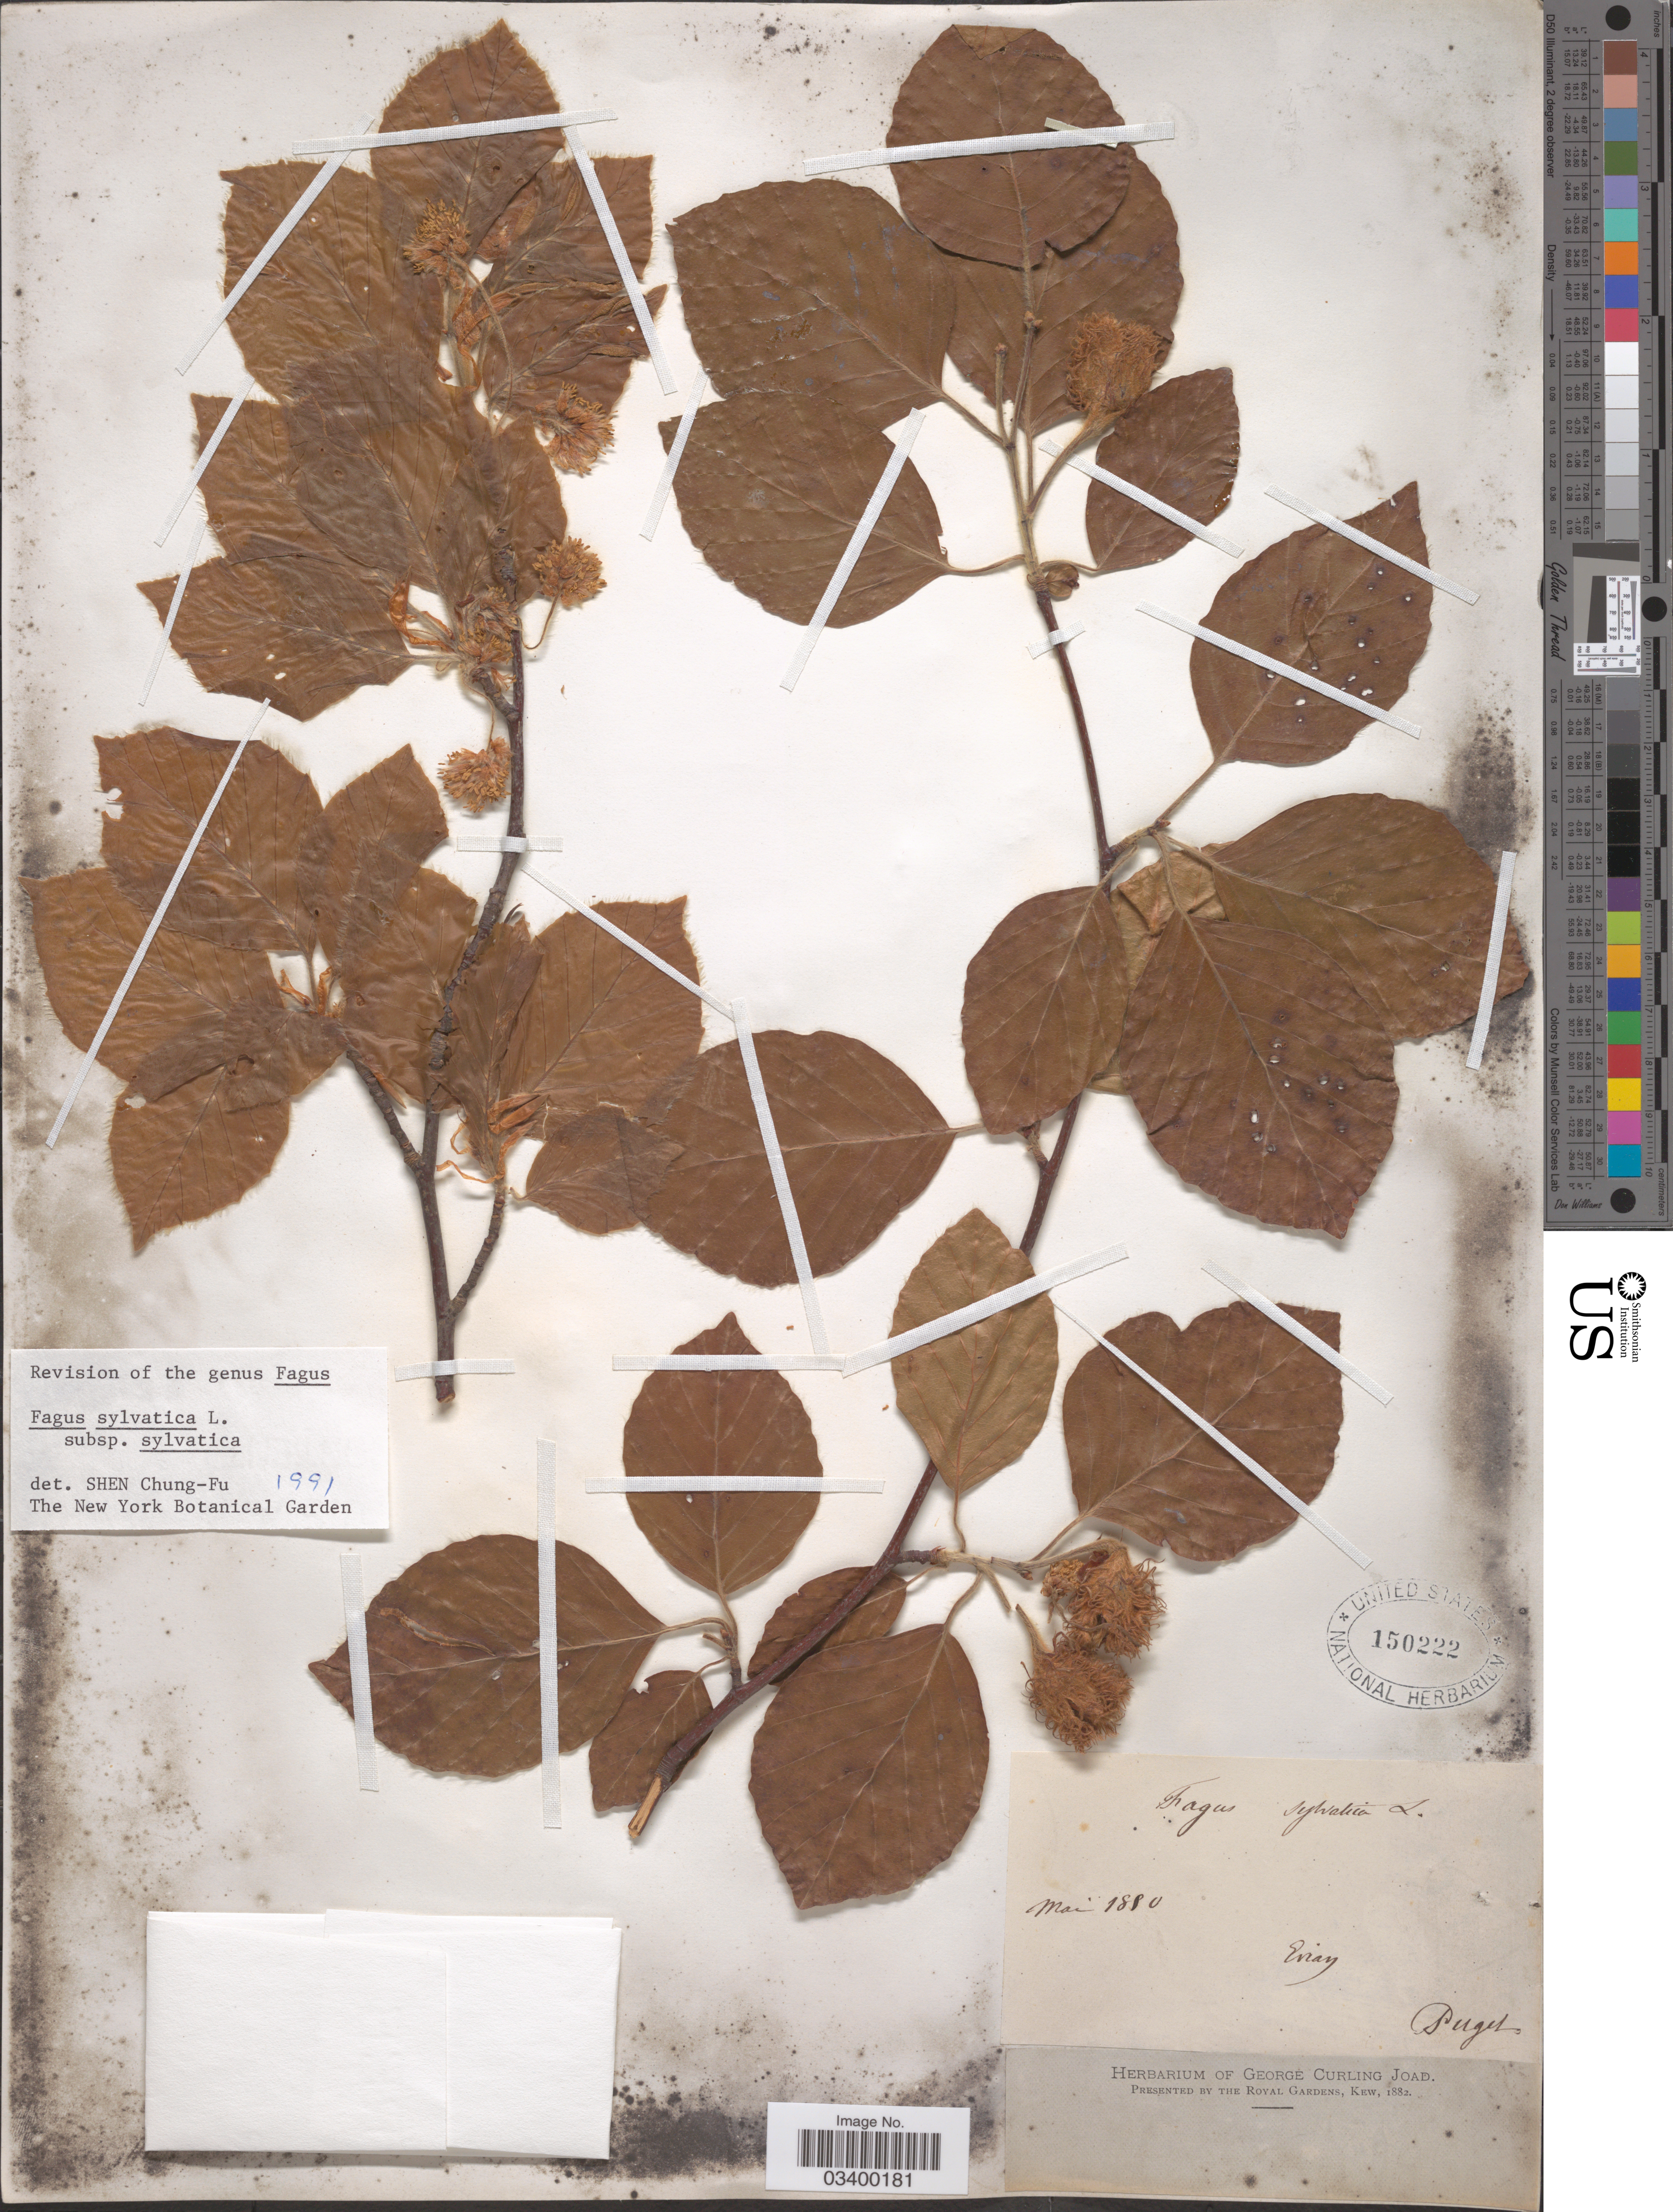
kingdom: Plantae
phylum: Tracheophyta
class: Magnoliopsida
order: Fagales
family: Fagaceae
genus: Fagus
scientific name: Fagus sylvatica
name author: L.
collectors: -. Puget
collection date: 1880-05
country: France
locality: Eviay [interpreted].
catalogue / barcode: US 150222